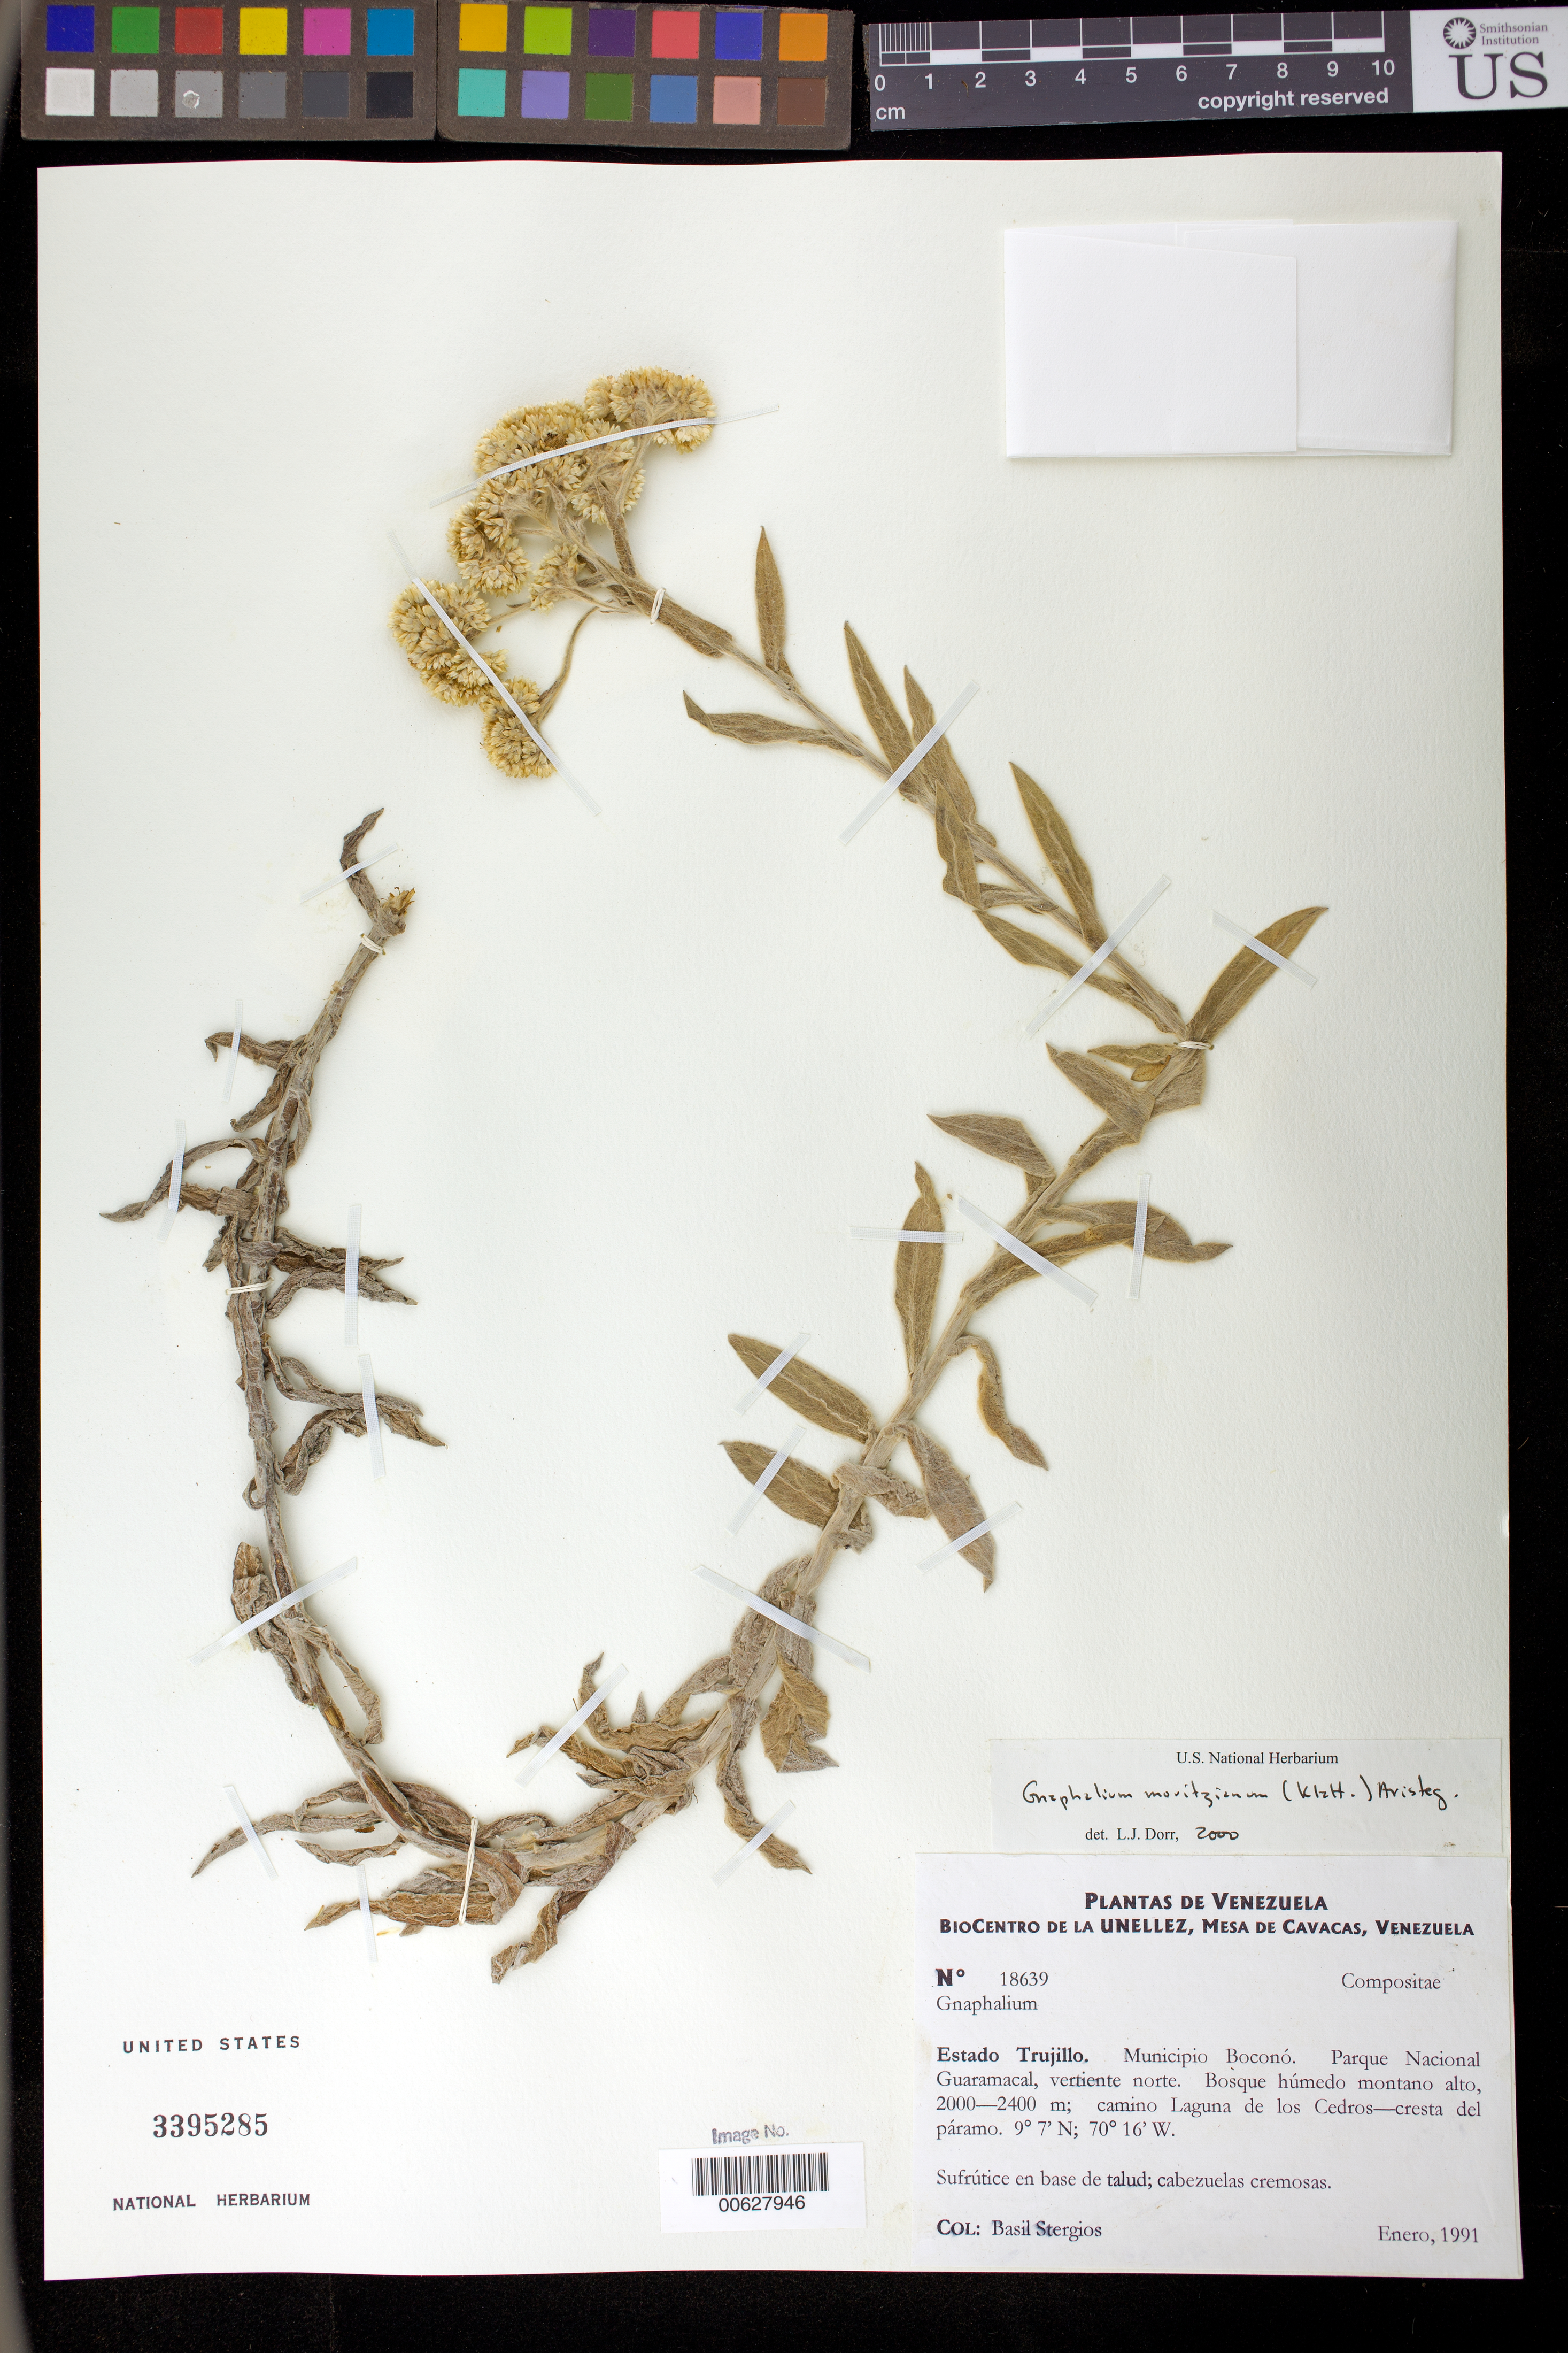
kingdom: Plantae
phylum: Tracheophyta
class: Magnoliopsida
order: Asterales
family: Asteraceae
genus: Gnaphalium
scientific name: Gnaphalium moritzianum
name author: (Klatt) Aristeg.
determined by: Dorr, L. J., (BOT), Smithsonian Institution - National Museum of Natural History (UNITED STATES)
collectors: B. G. Stergios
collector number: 18639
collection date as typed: Jan 1991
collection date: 1991-01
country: Venezuela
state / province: Trujillo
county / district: Boconó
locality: Parque Nacional Guaramacal, vertiente N, camino laguna de los Cedros-cresta del páramo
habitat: Bosque húmedo montano alto.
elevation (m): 2000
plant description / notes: PORT, US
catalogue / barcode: US 3395285